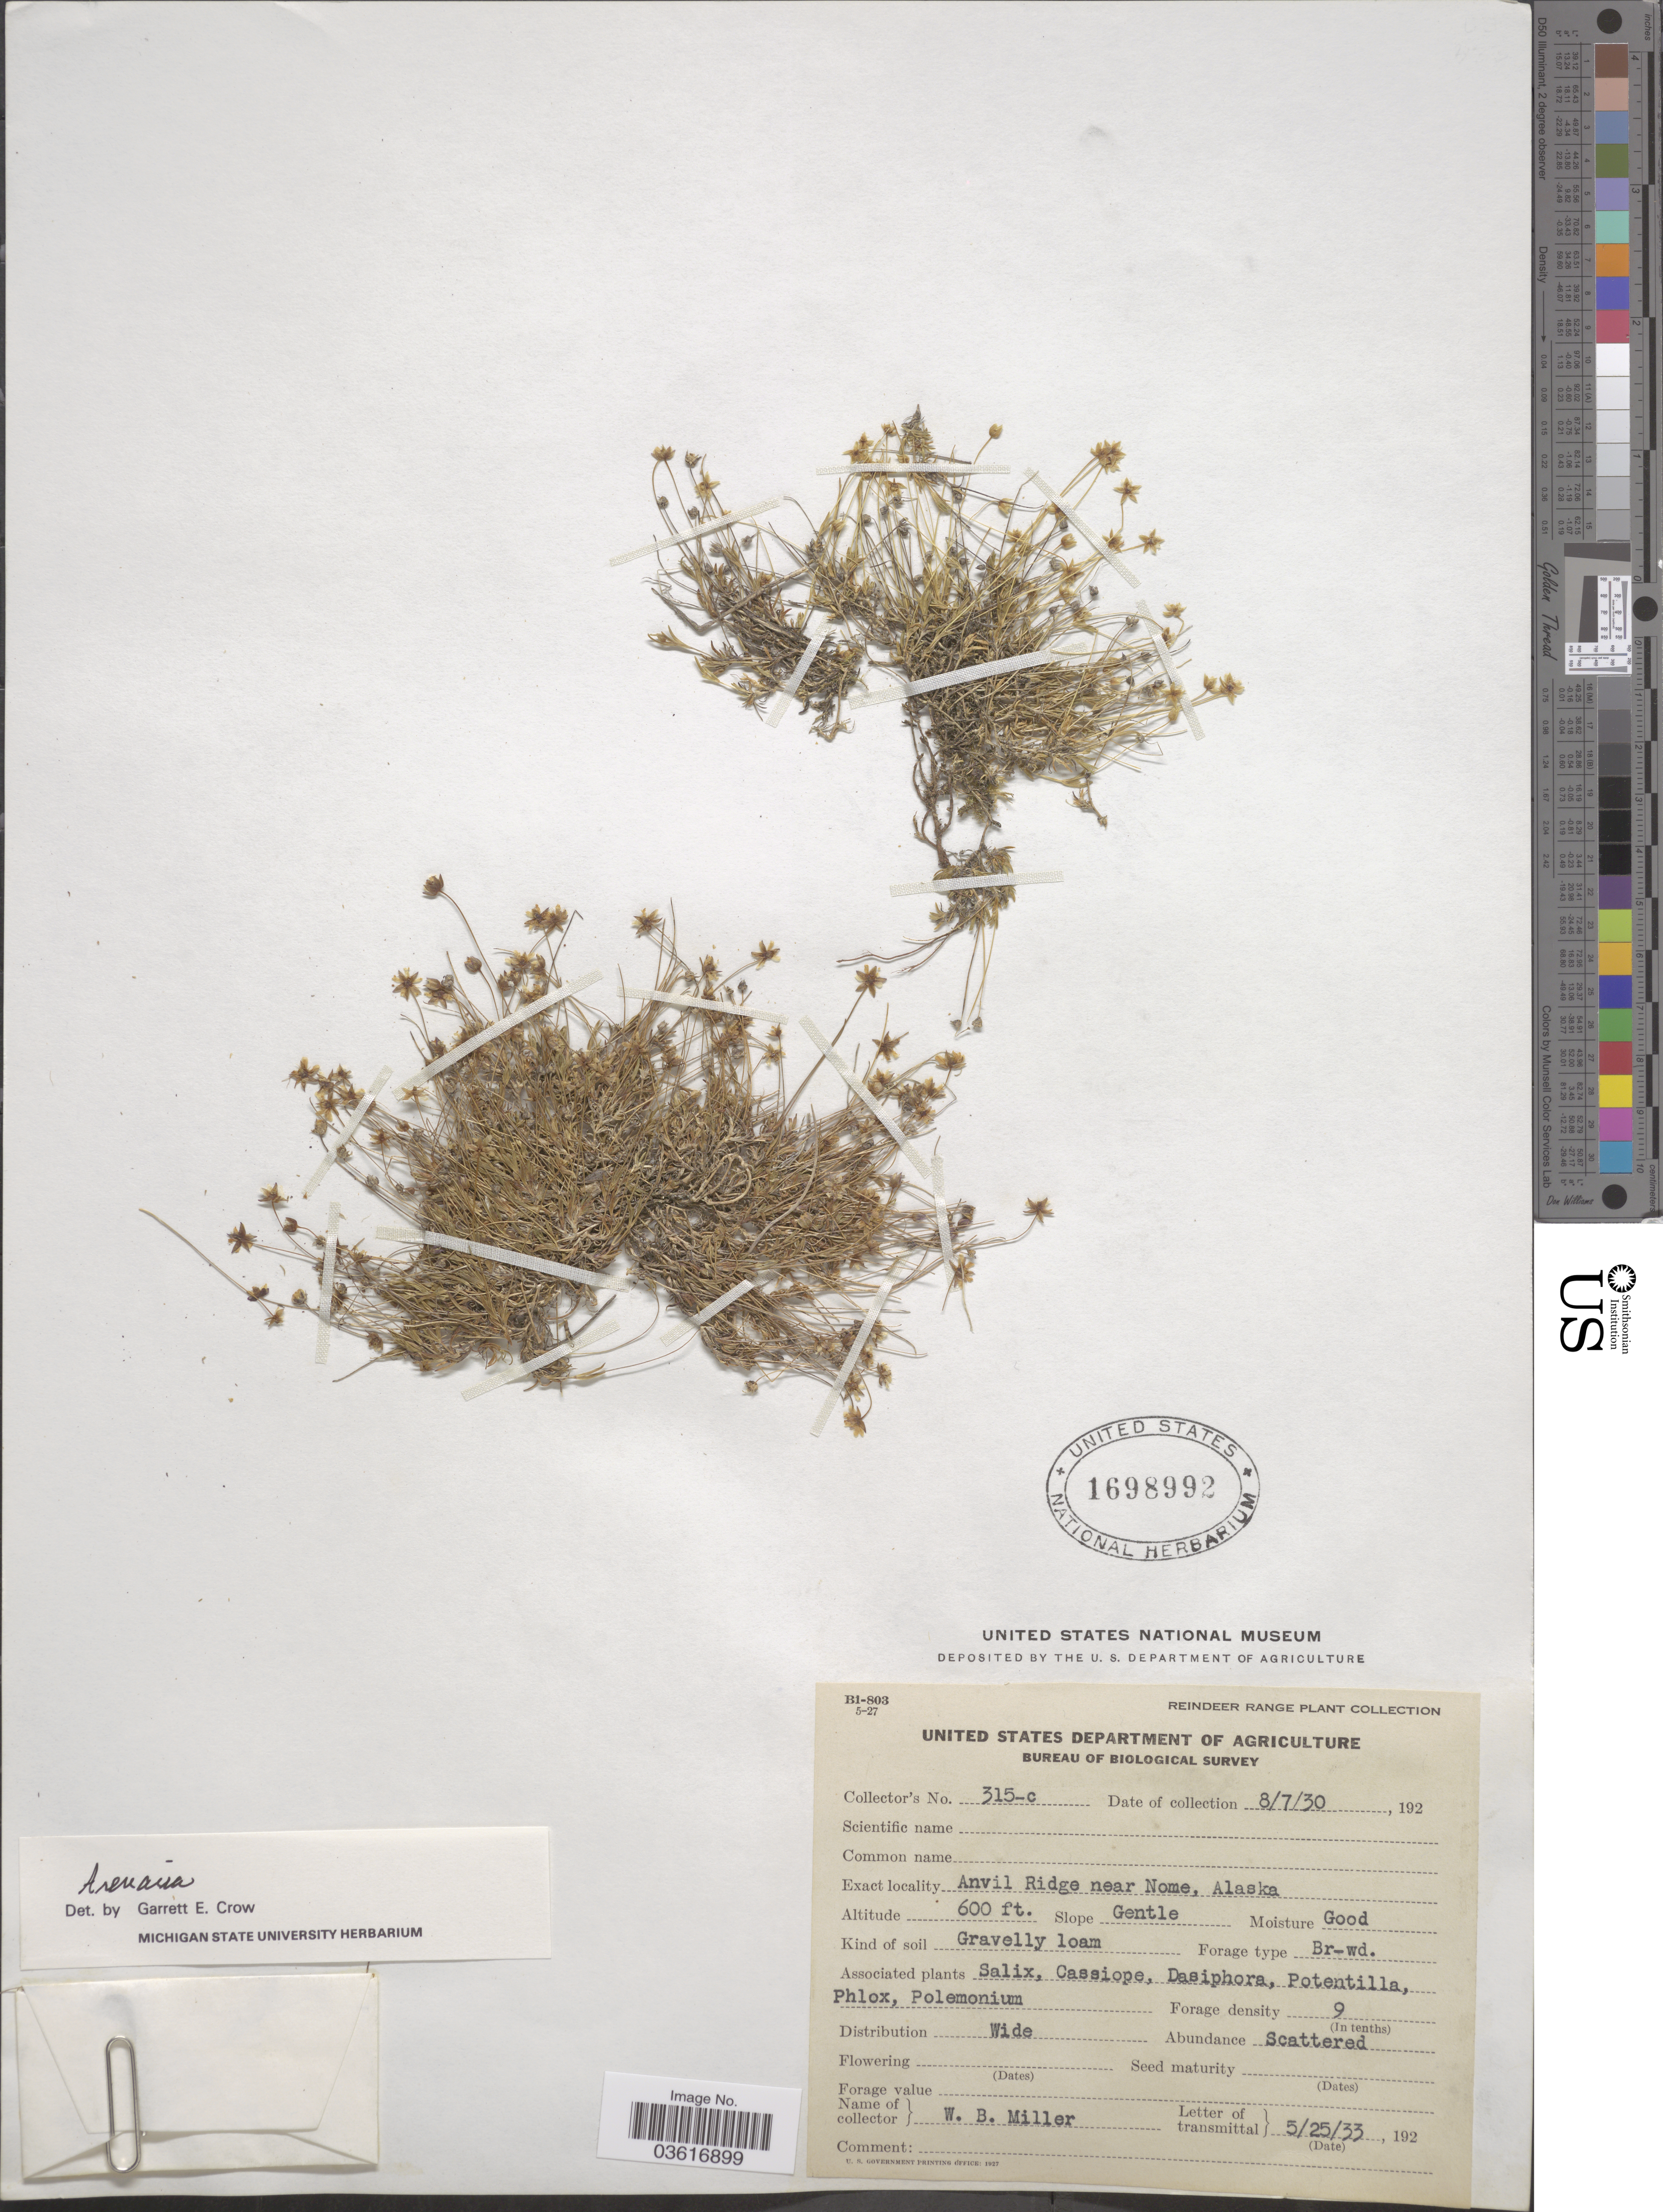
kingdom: Plantae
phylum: Tracheophyta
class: Magnoliopsida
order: Caryophyllales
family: Caryophyllaceae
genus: Minuartia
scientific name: Minuartia sp.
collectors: W. Miller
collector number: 315-c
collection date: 1930-08-07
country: United States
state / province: Alaska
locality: Anvil Ridge near Nome.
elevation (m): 183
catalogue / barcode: US 1698992